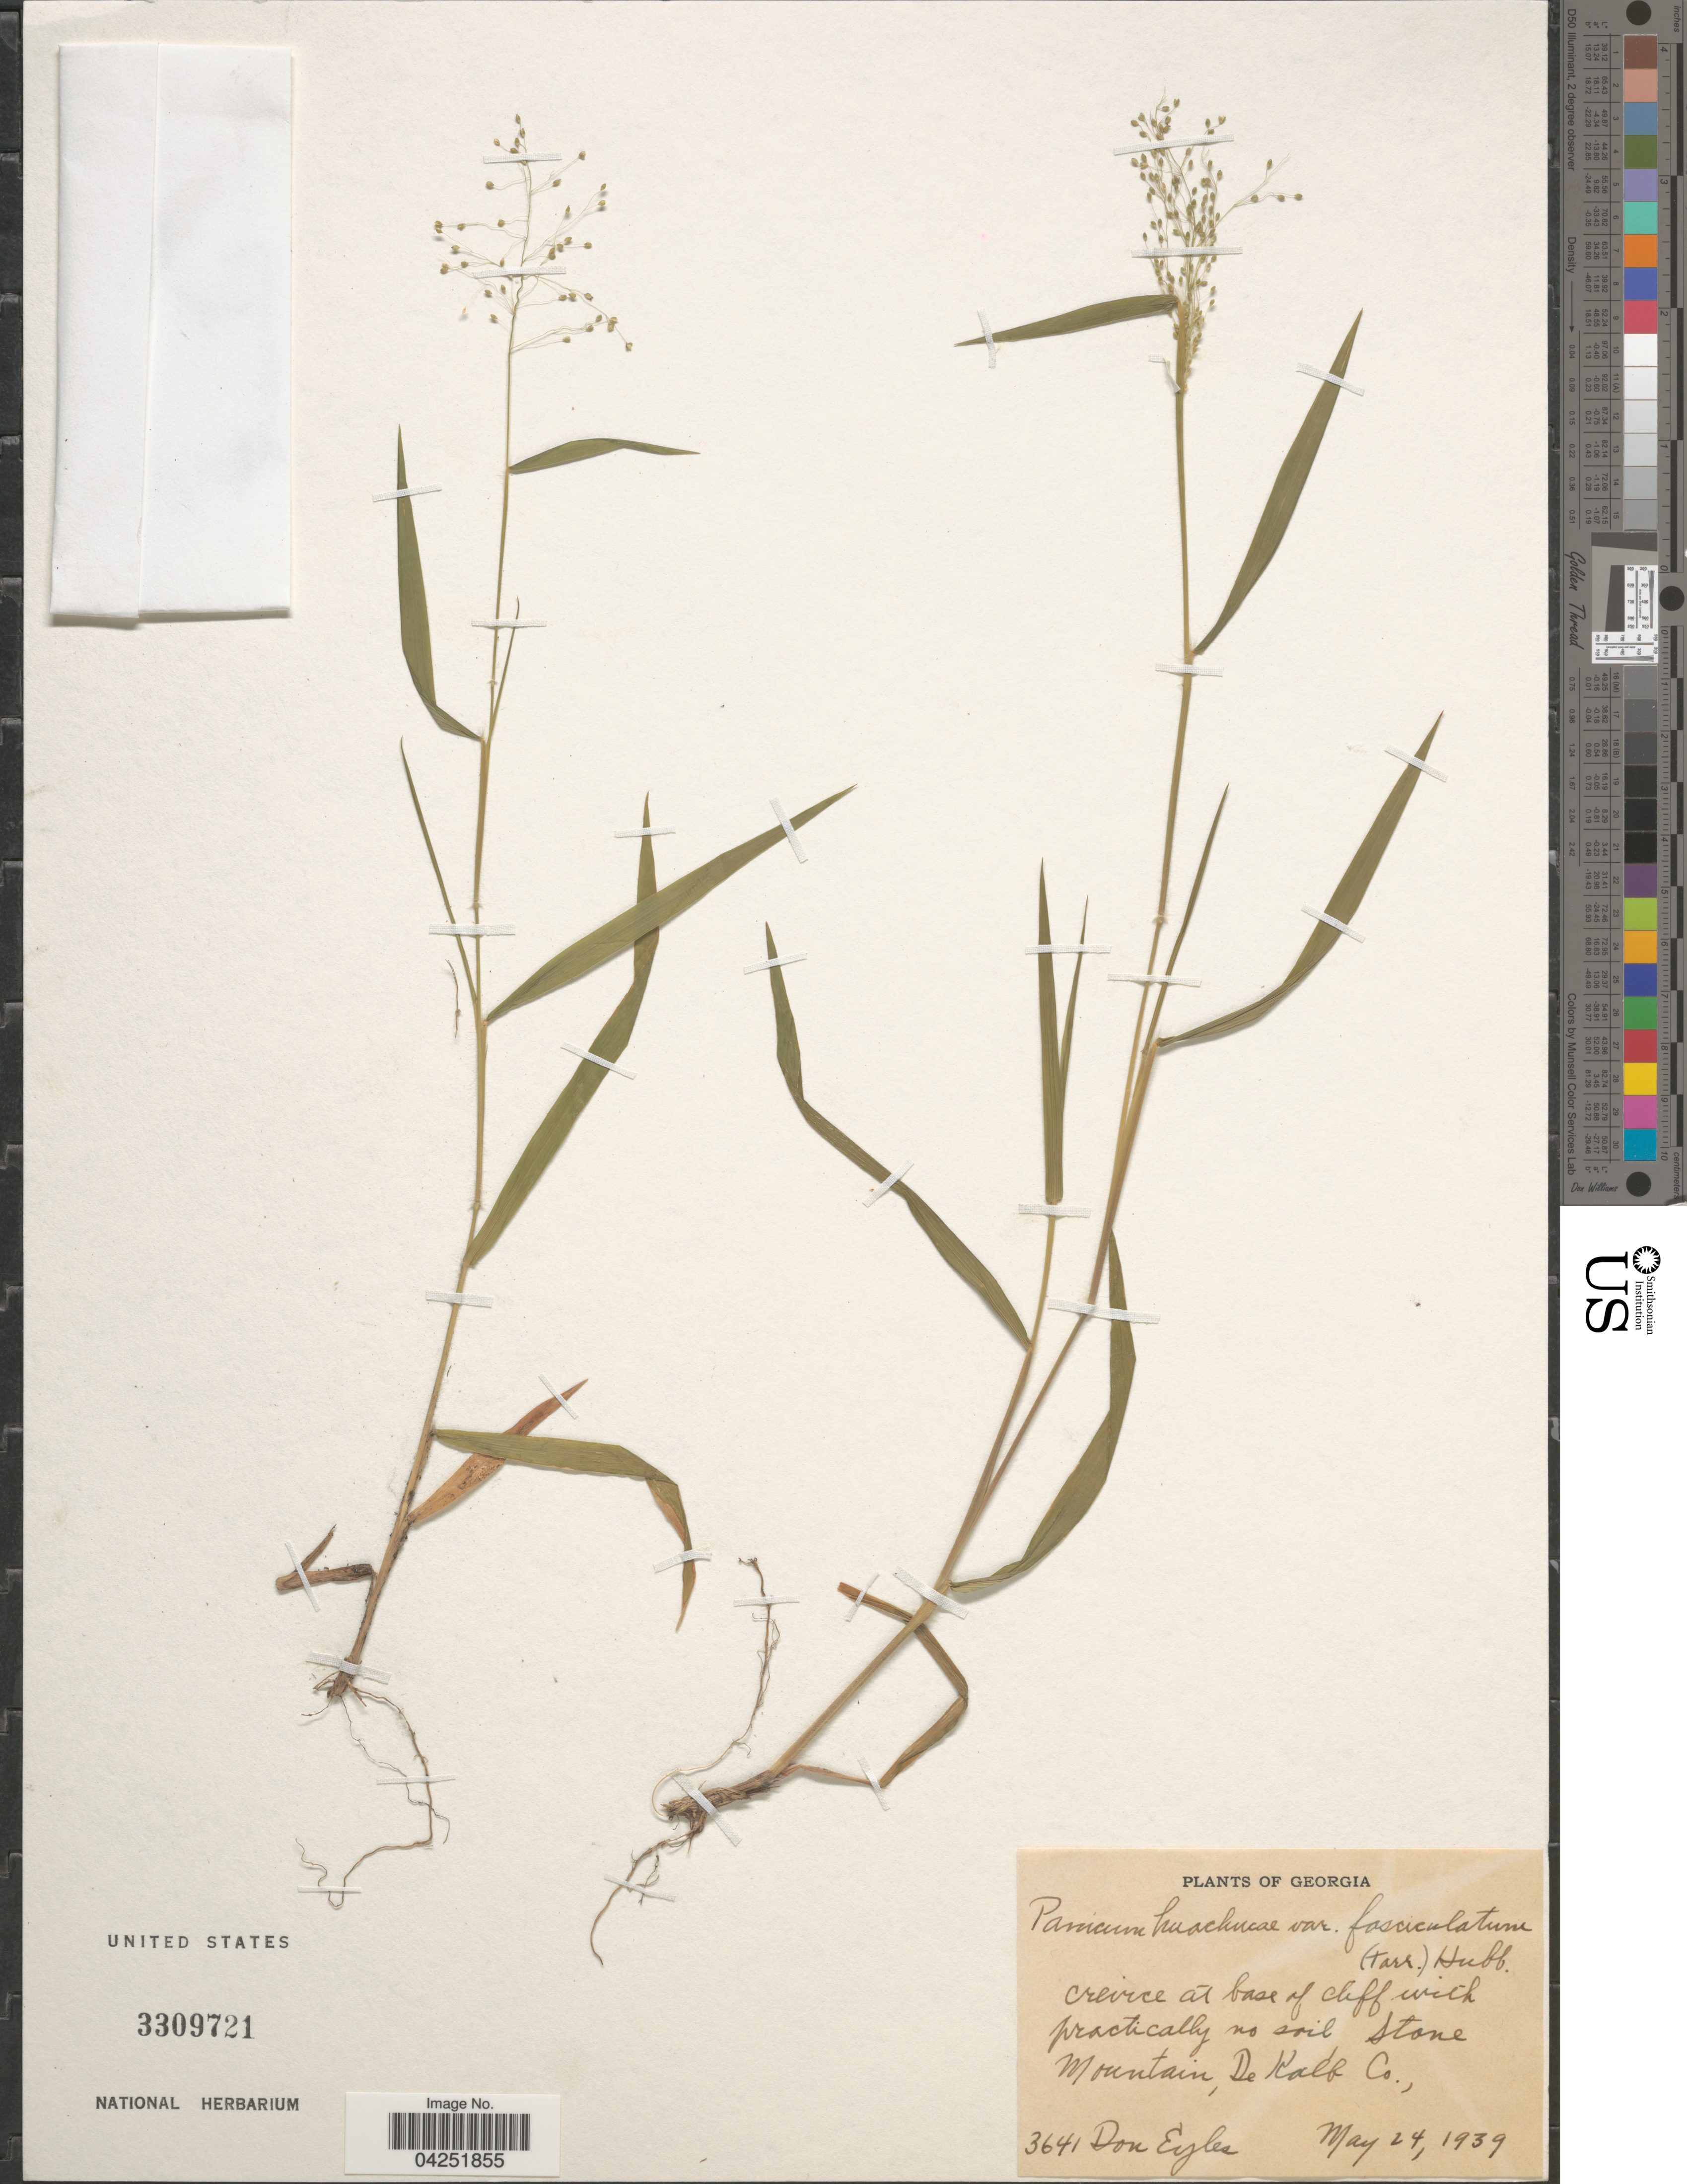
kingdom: Plantae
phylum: Tracheophyta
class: Liliopsida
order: Poales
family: Poaceae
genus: Dichanthelium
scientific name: Dichanthelium acuminatum var. fasciculatum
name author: (Torr.) Freckmann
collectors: D. Eyles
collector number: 3641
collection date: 1939-05-24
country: United States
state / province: Georgia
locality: Crevice at base of cliff with practically no soil Stone Mountain, De Kalb Co.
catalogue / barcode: US 3309721